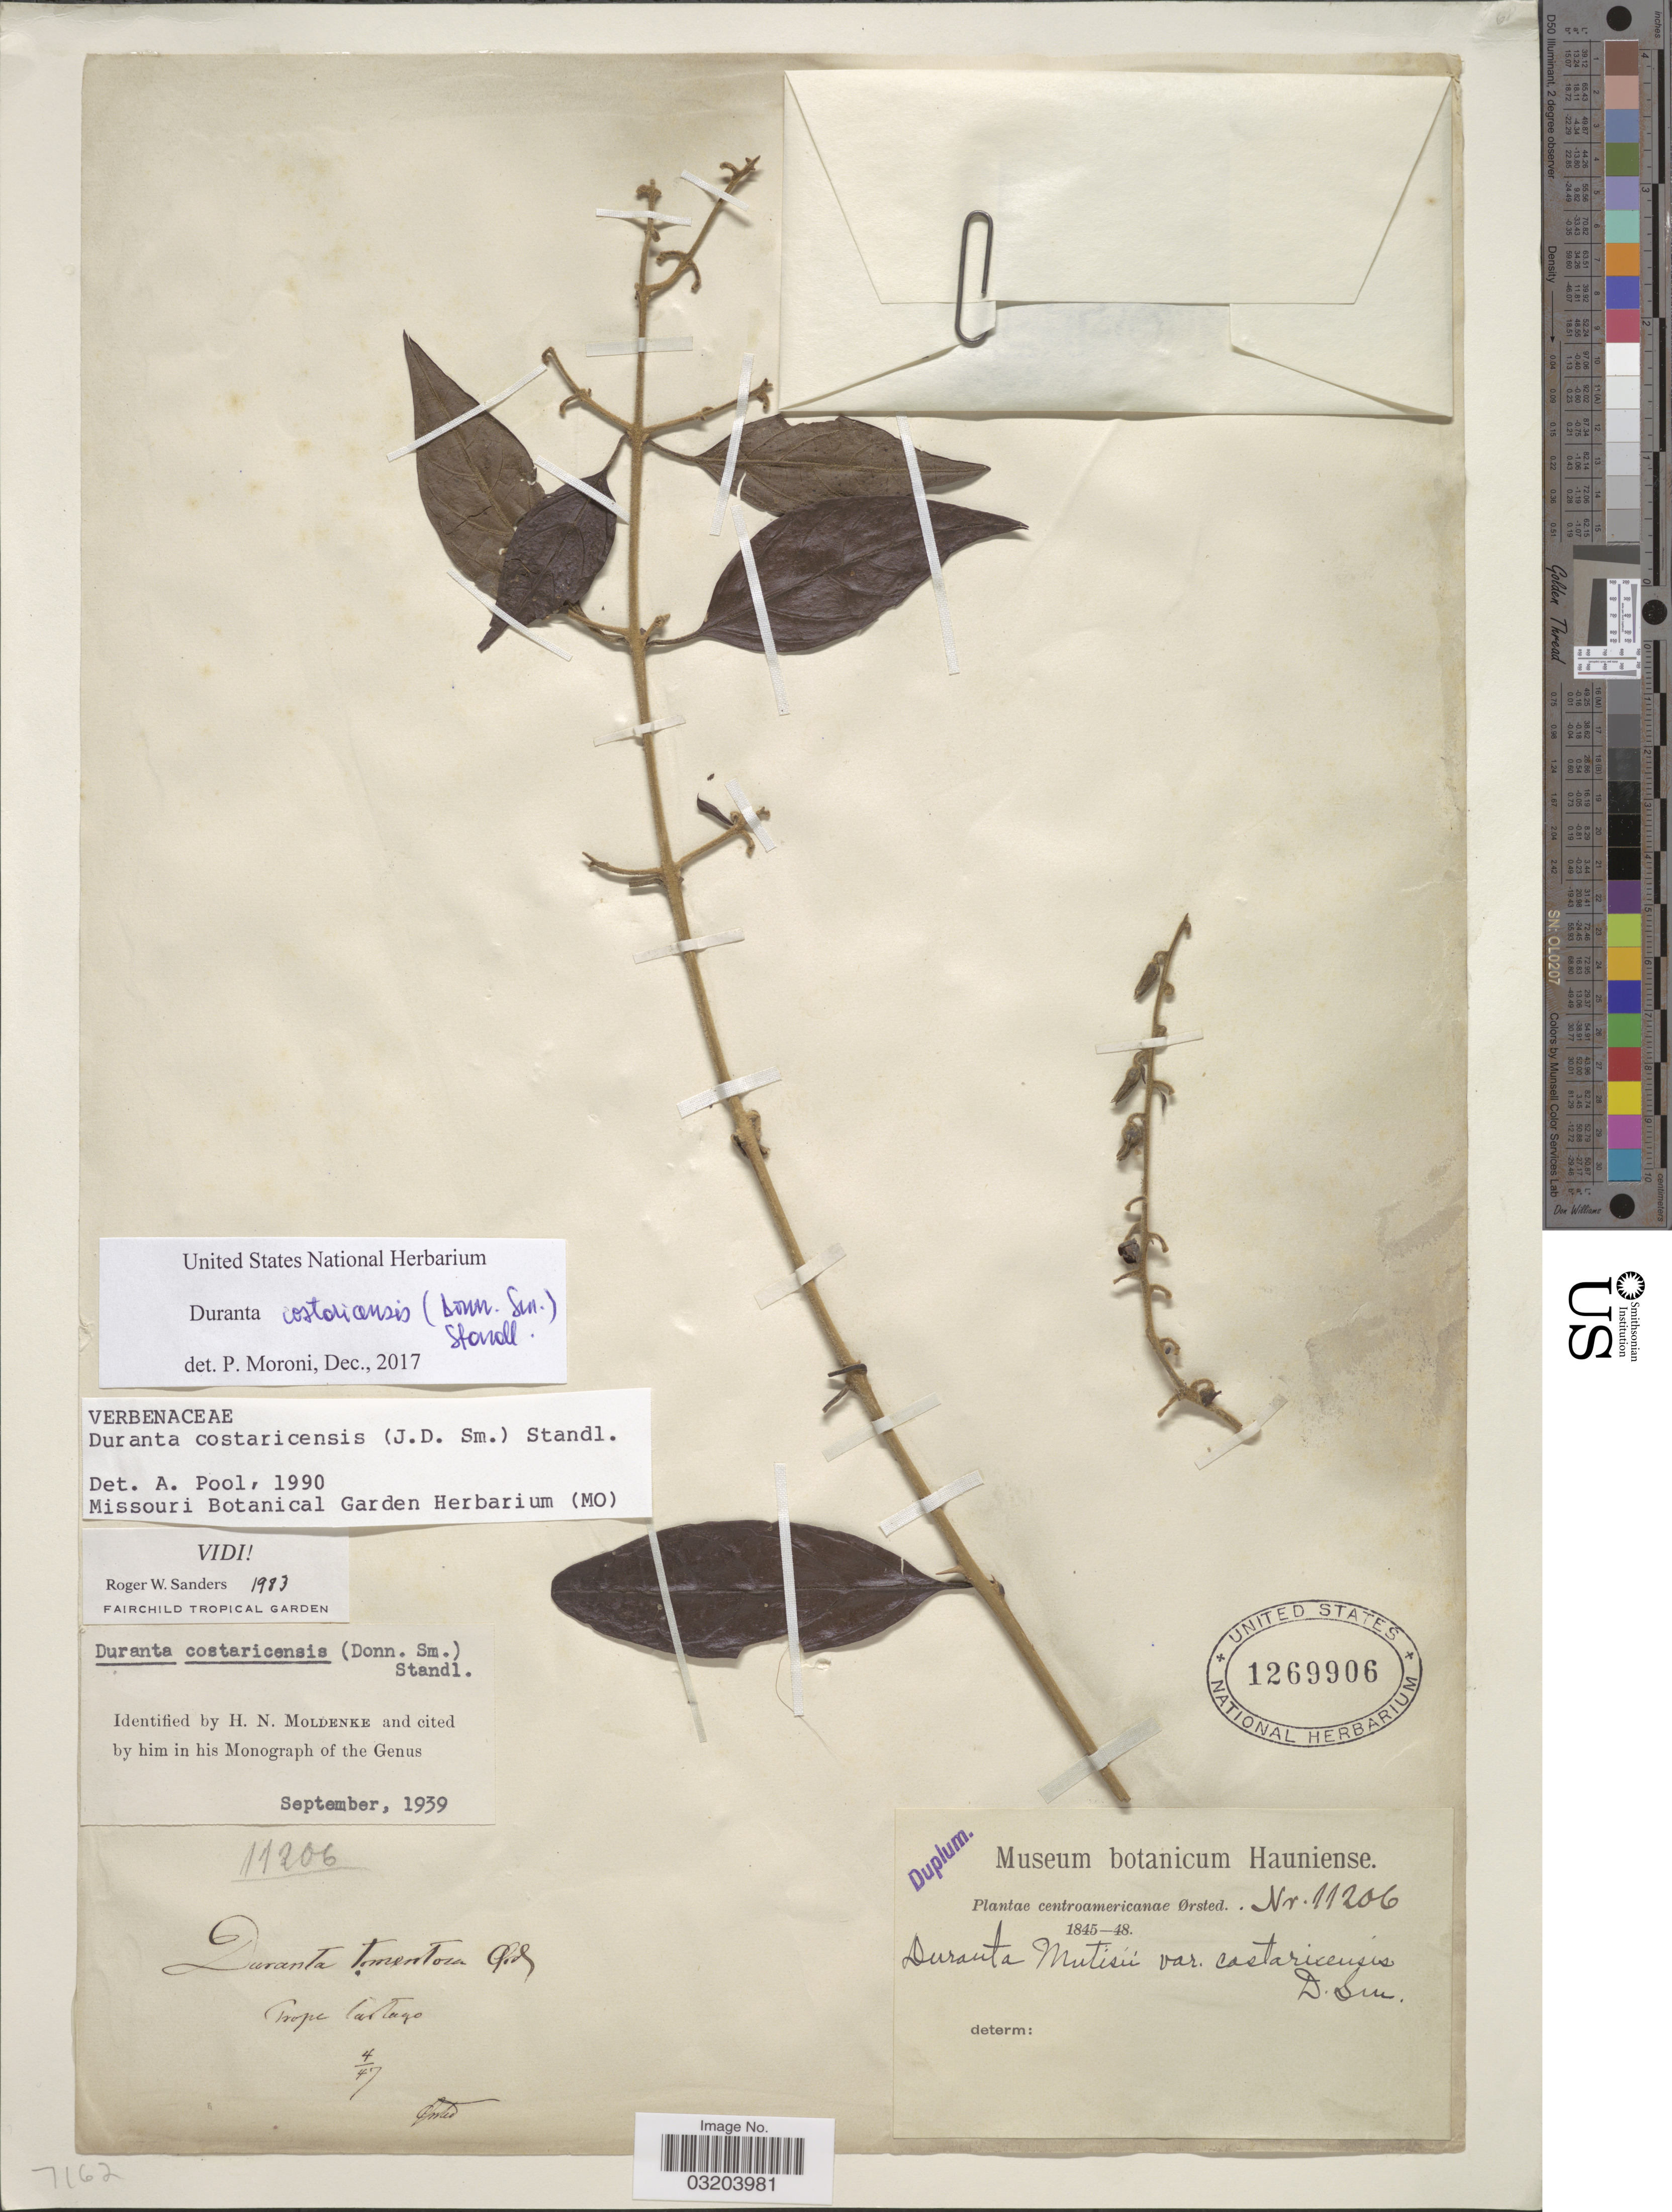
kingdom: Plantae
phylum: Tracheophyta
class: Magnoliopsida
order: Lamiales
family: Verbenaceae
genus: Duranta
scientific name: Duranta costaricensis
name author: (Donn. Sm.) Standl.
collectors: Ørsted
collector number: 11206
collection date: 1847-04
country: Costa Rica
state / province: Cartago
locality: Prope Cartago.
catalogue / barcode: US 1269906